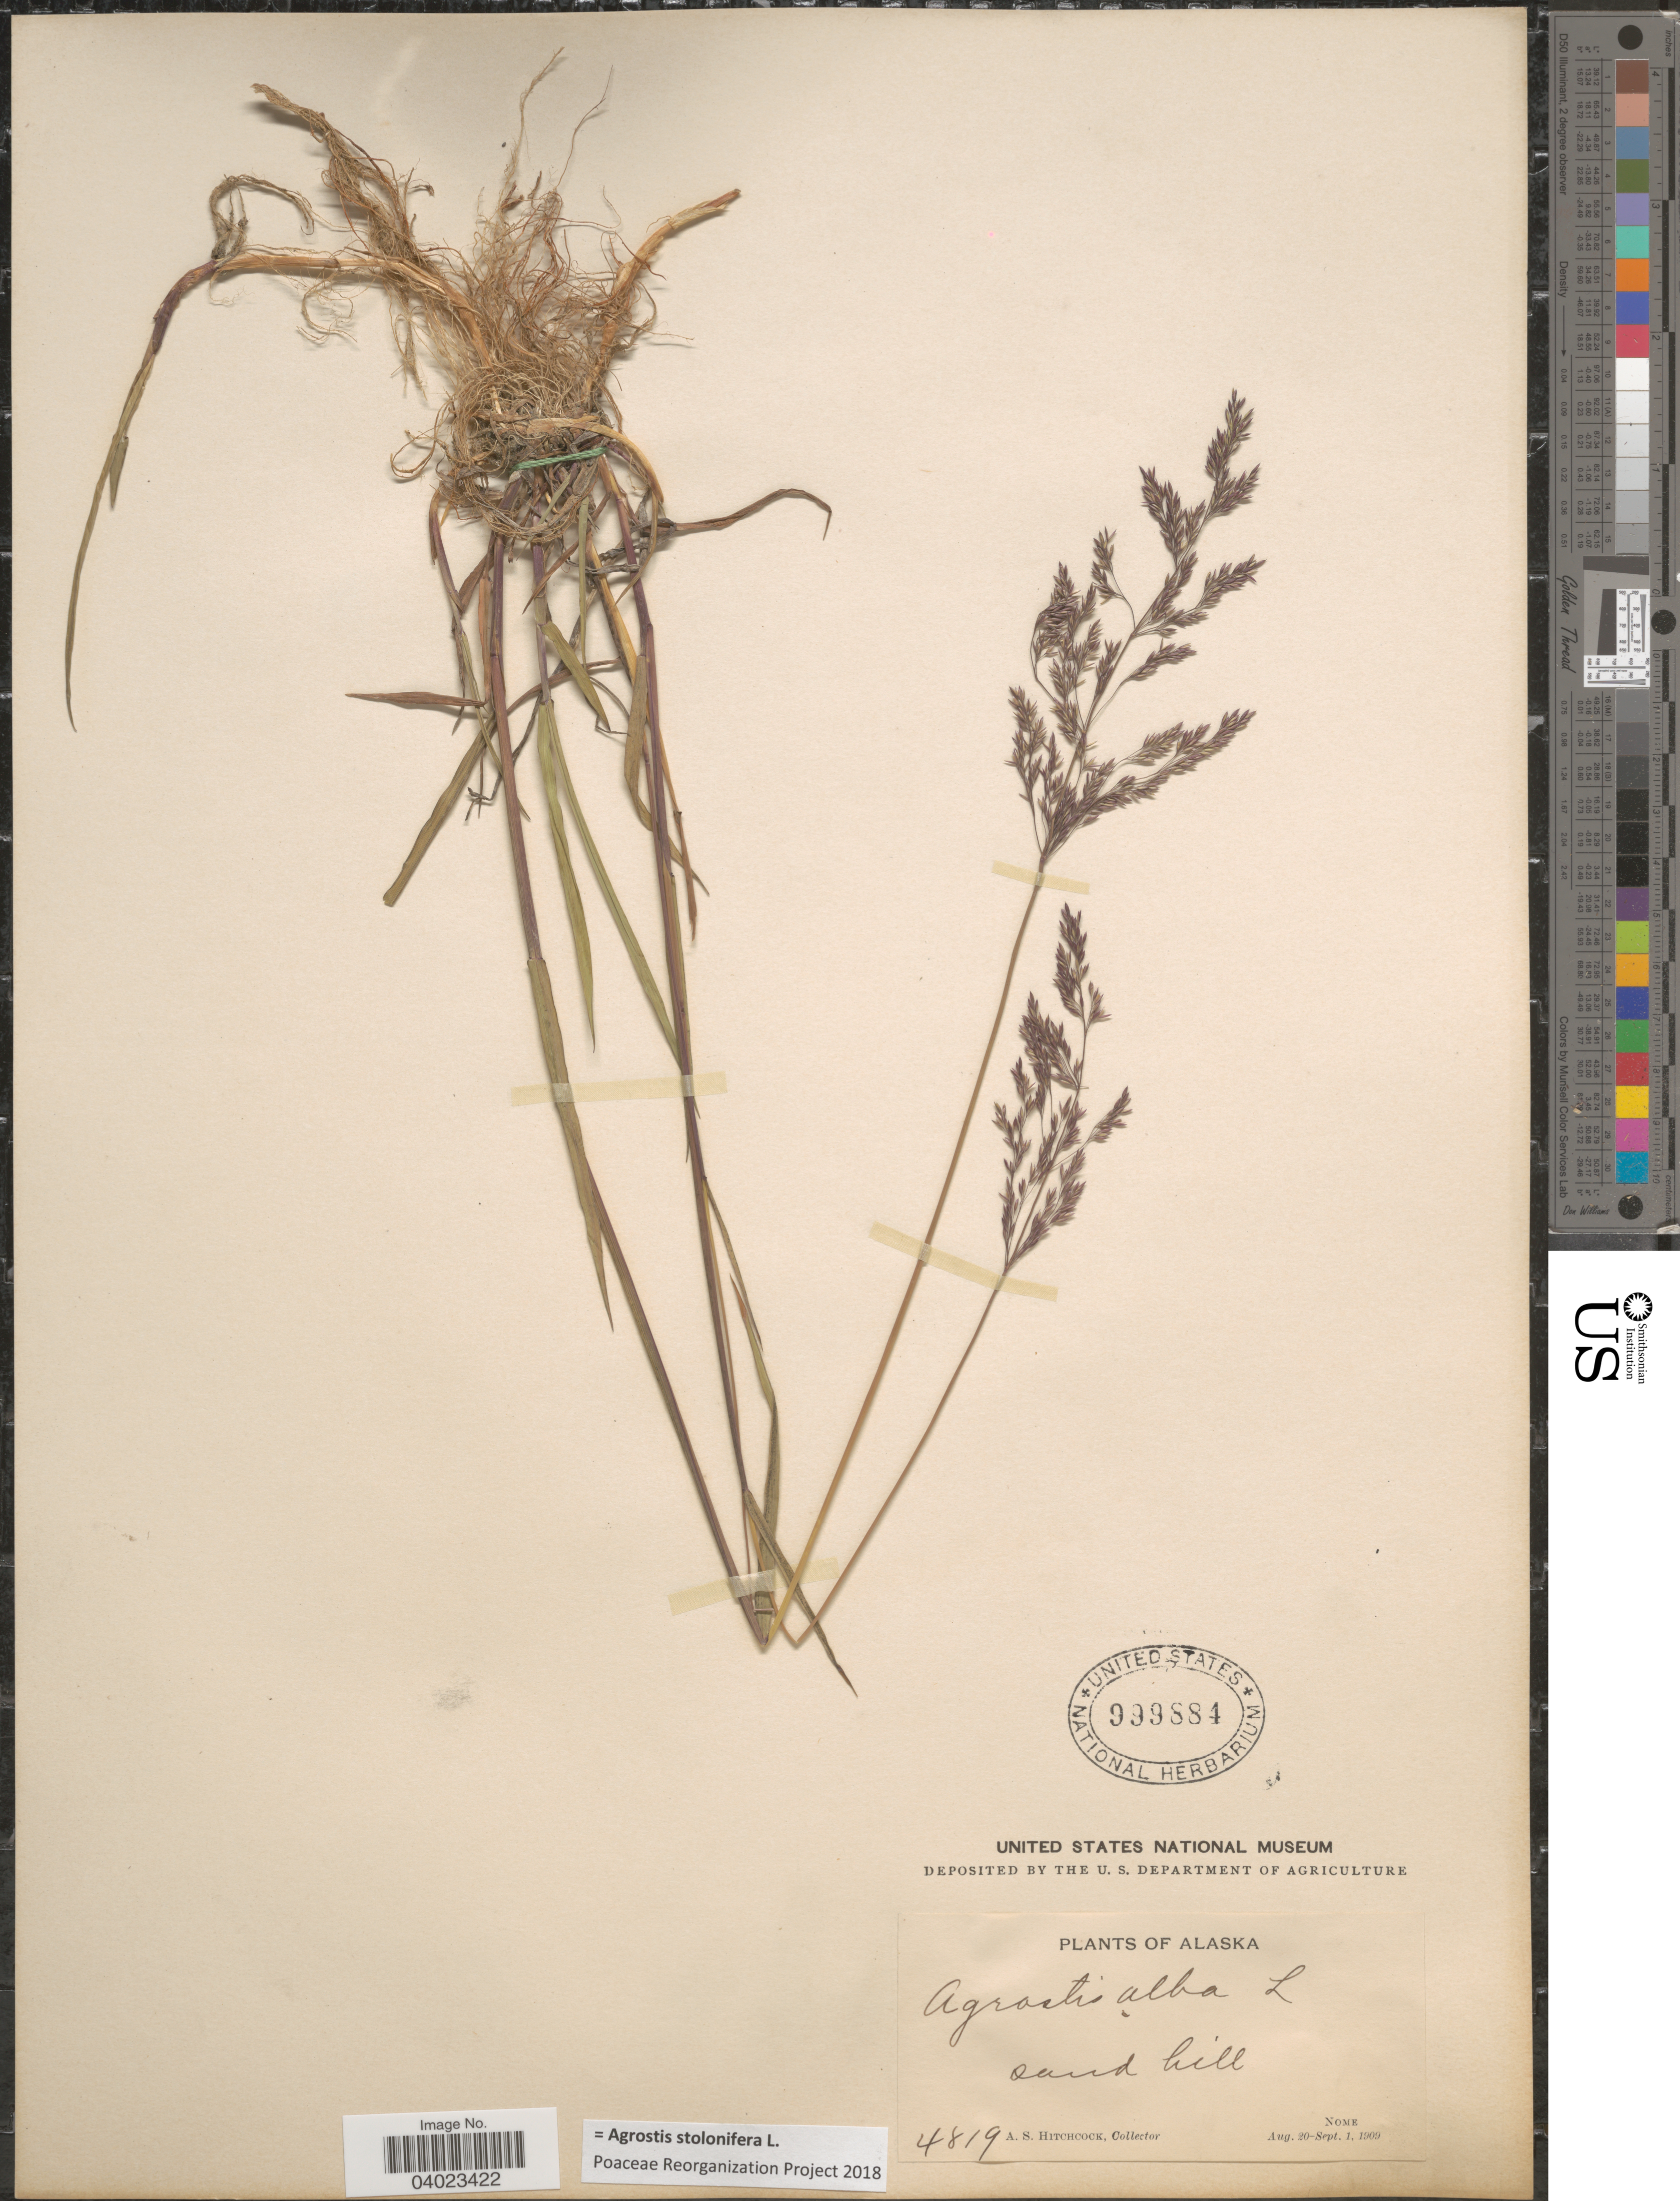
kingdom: Plantae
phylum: Tracheophyta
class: Liliopsida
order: Poales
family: Poaceae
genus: Agrostis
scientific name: Agrostis stolonifera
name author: L.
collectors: A. S. Hitchcock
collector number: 4819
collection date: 1909-08-20/1909-09-01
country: United States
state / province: Alaska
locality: Nome.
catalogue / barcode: US 999884